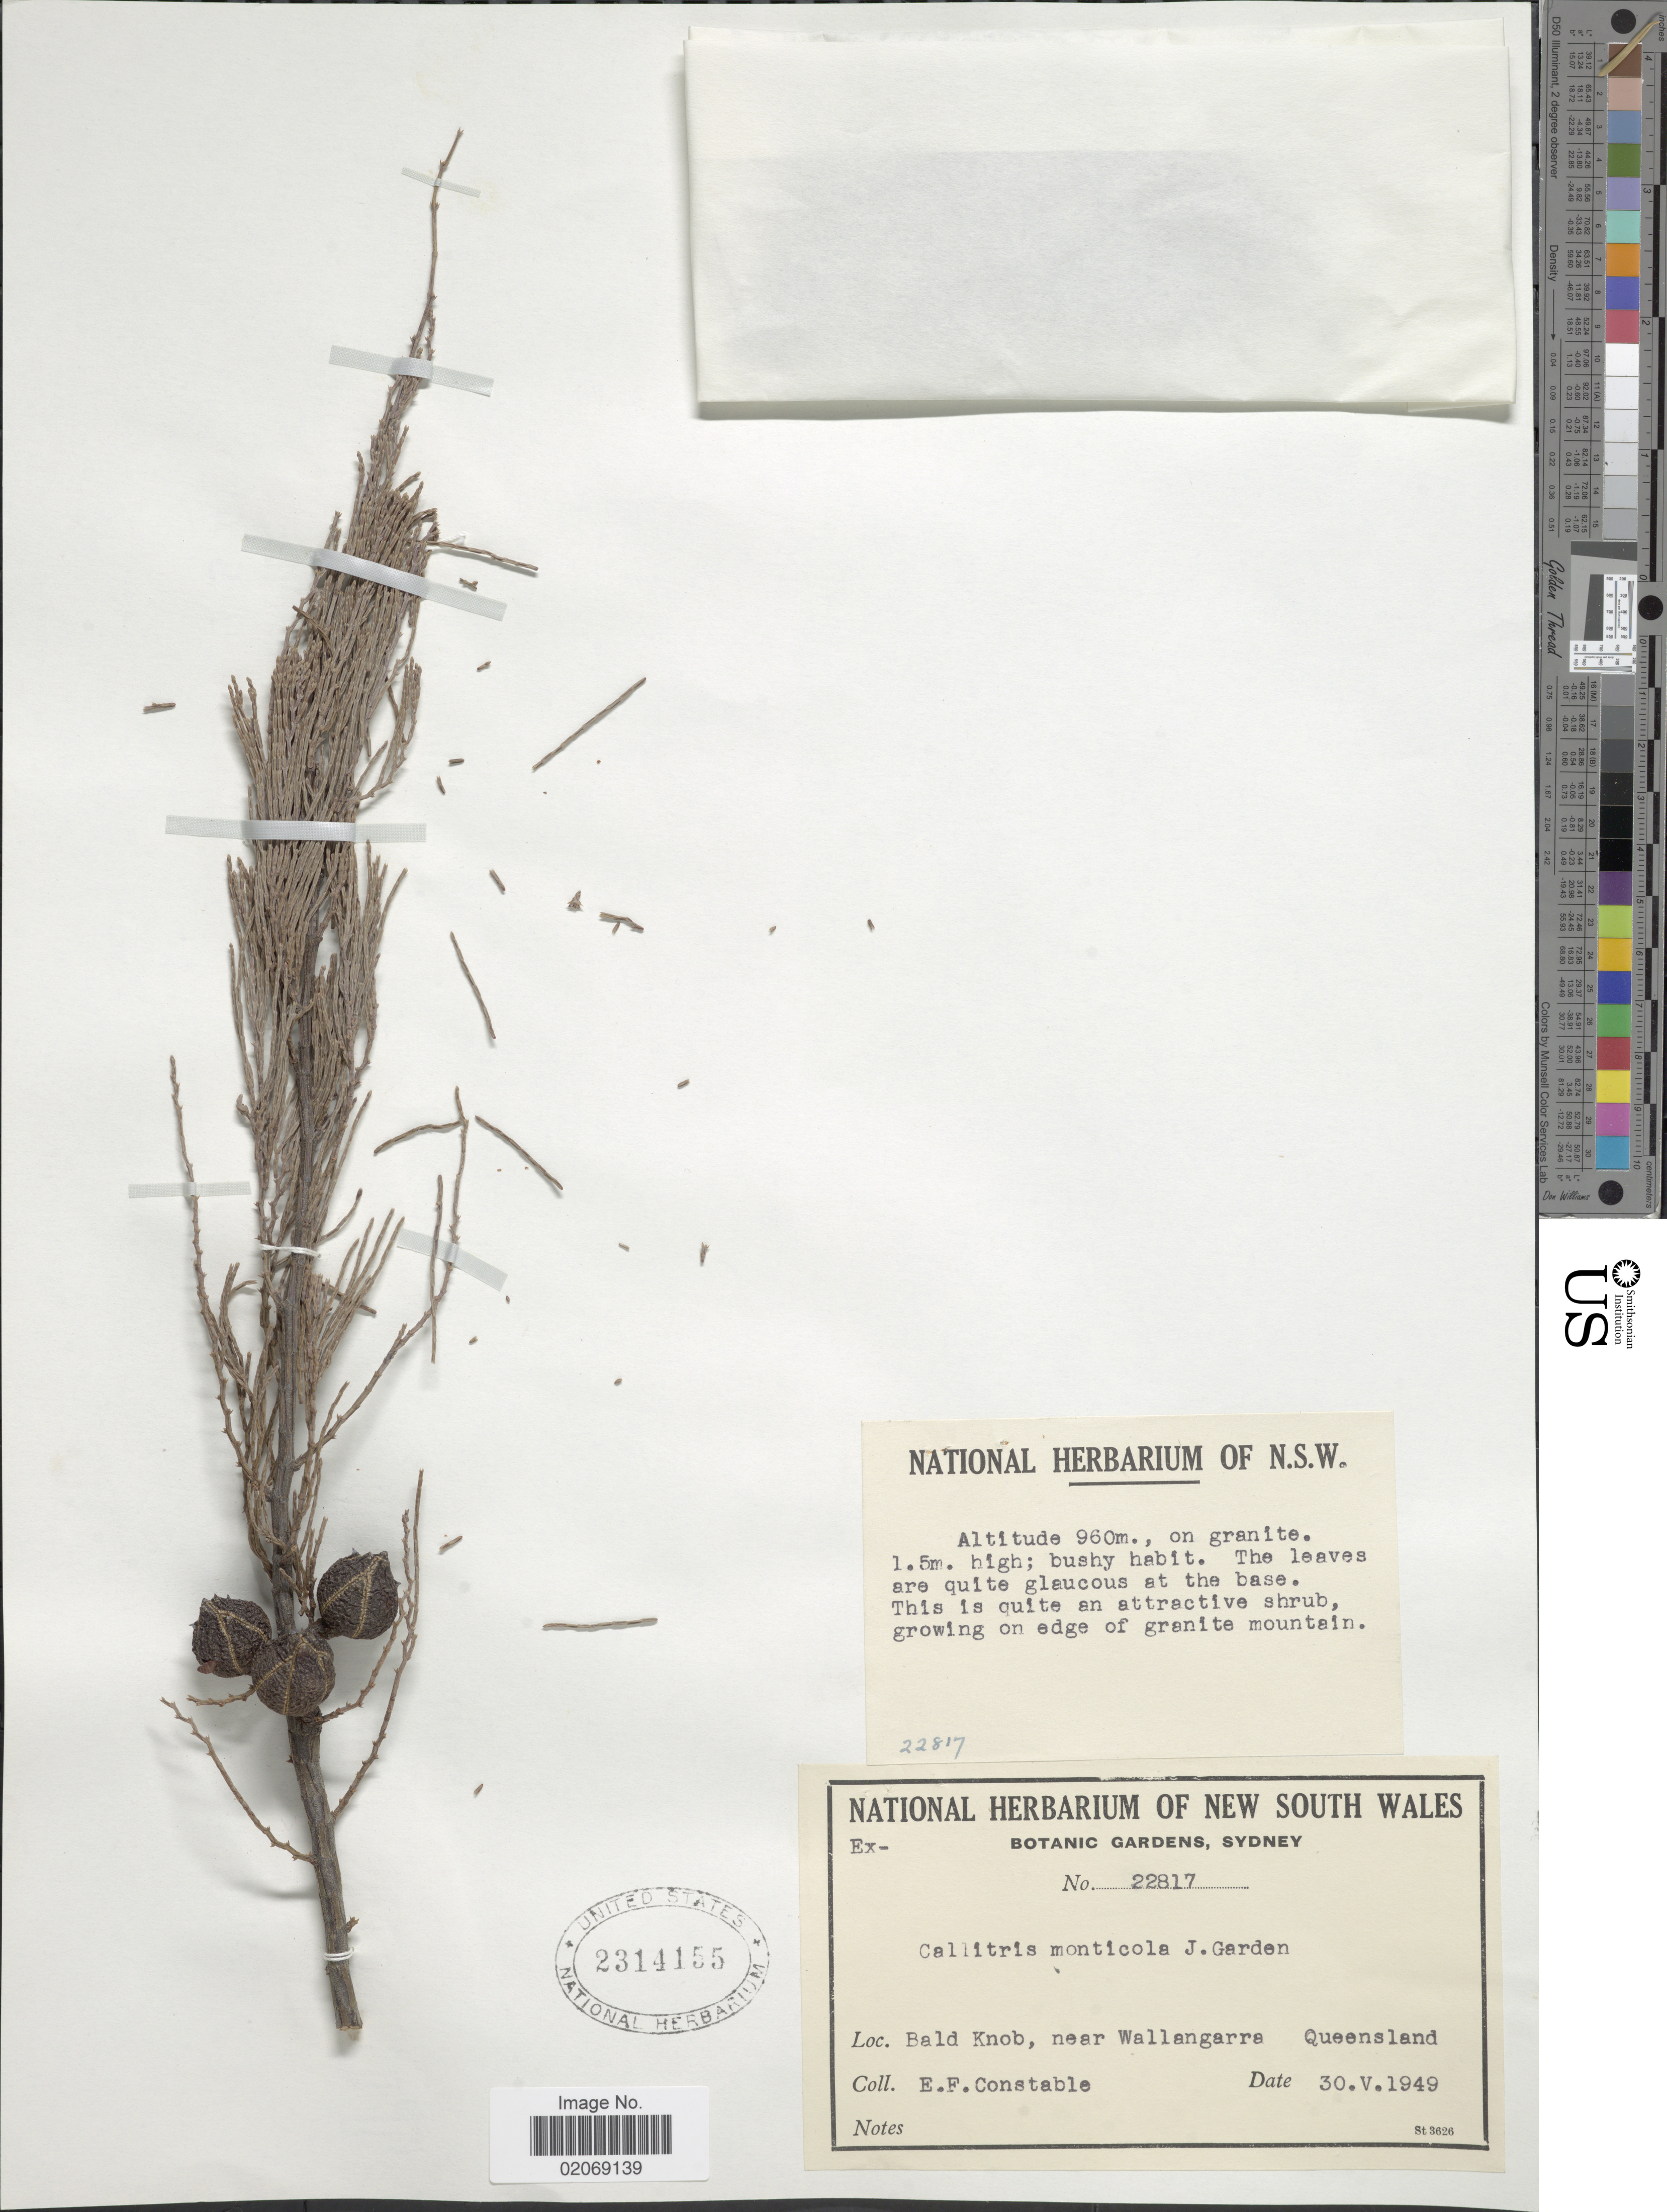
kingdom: Plantae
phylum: Tracheophyta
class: Pinopsida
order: Pinales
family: Cupressaceae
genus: Callitris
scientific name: Callitris monticola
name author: Garden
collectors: E. F. Constable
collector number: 22817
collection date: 1949-05-30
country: Australia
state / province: Queensland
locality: Bald Knob, near Wallangarra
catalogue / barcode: US 2314155